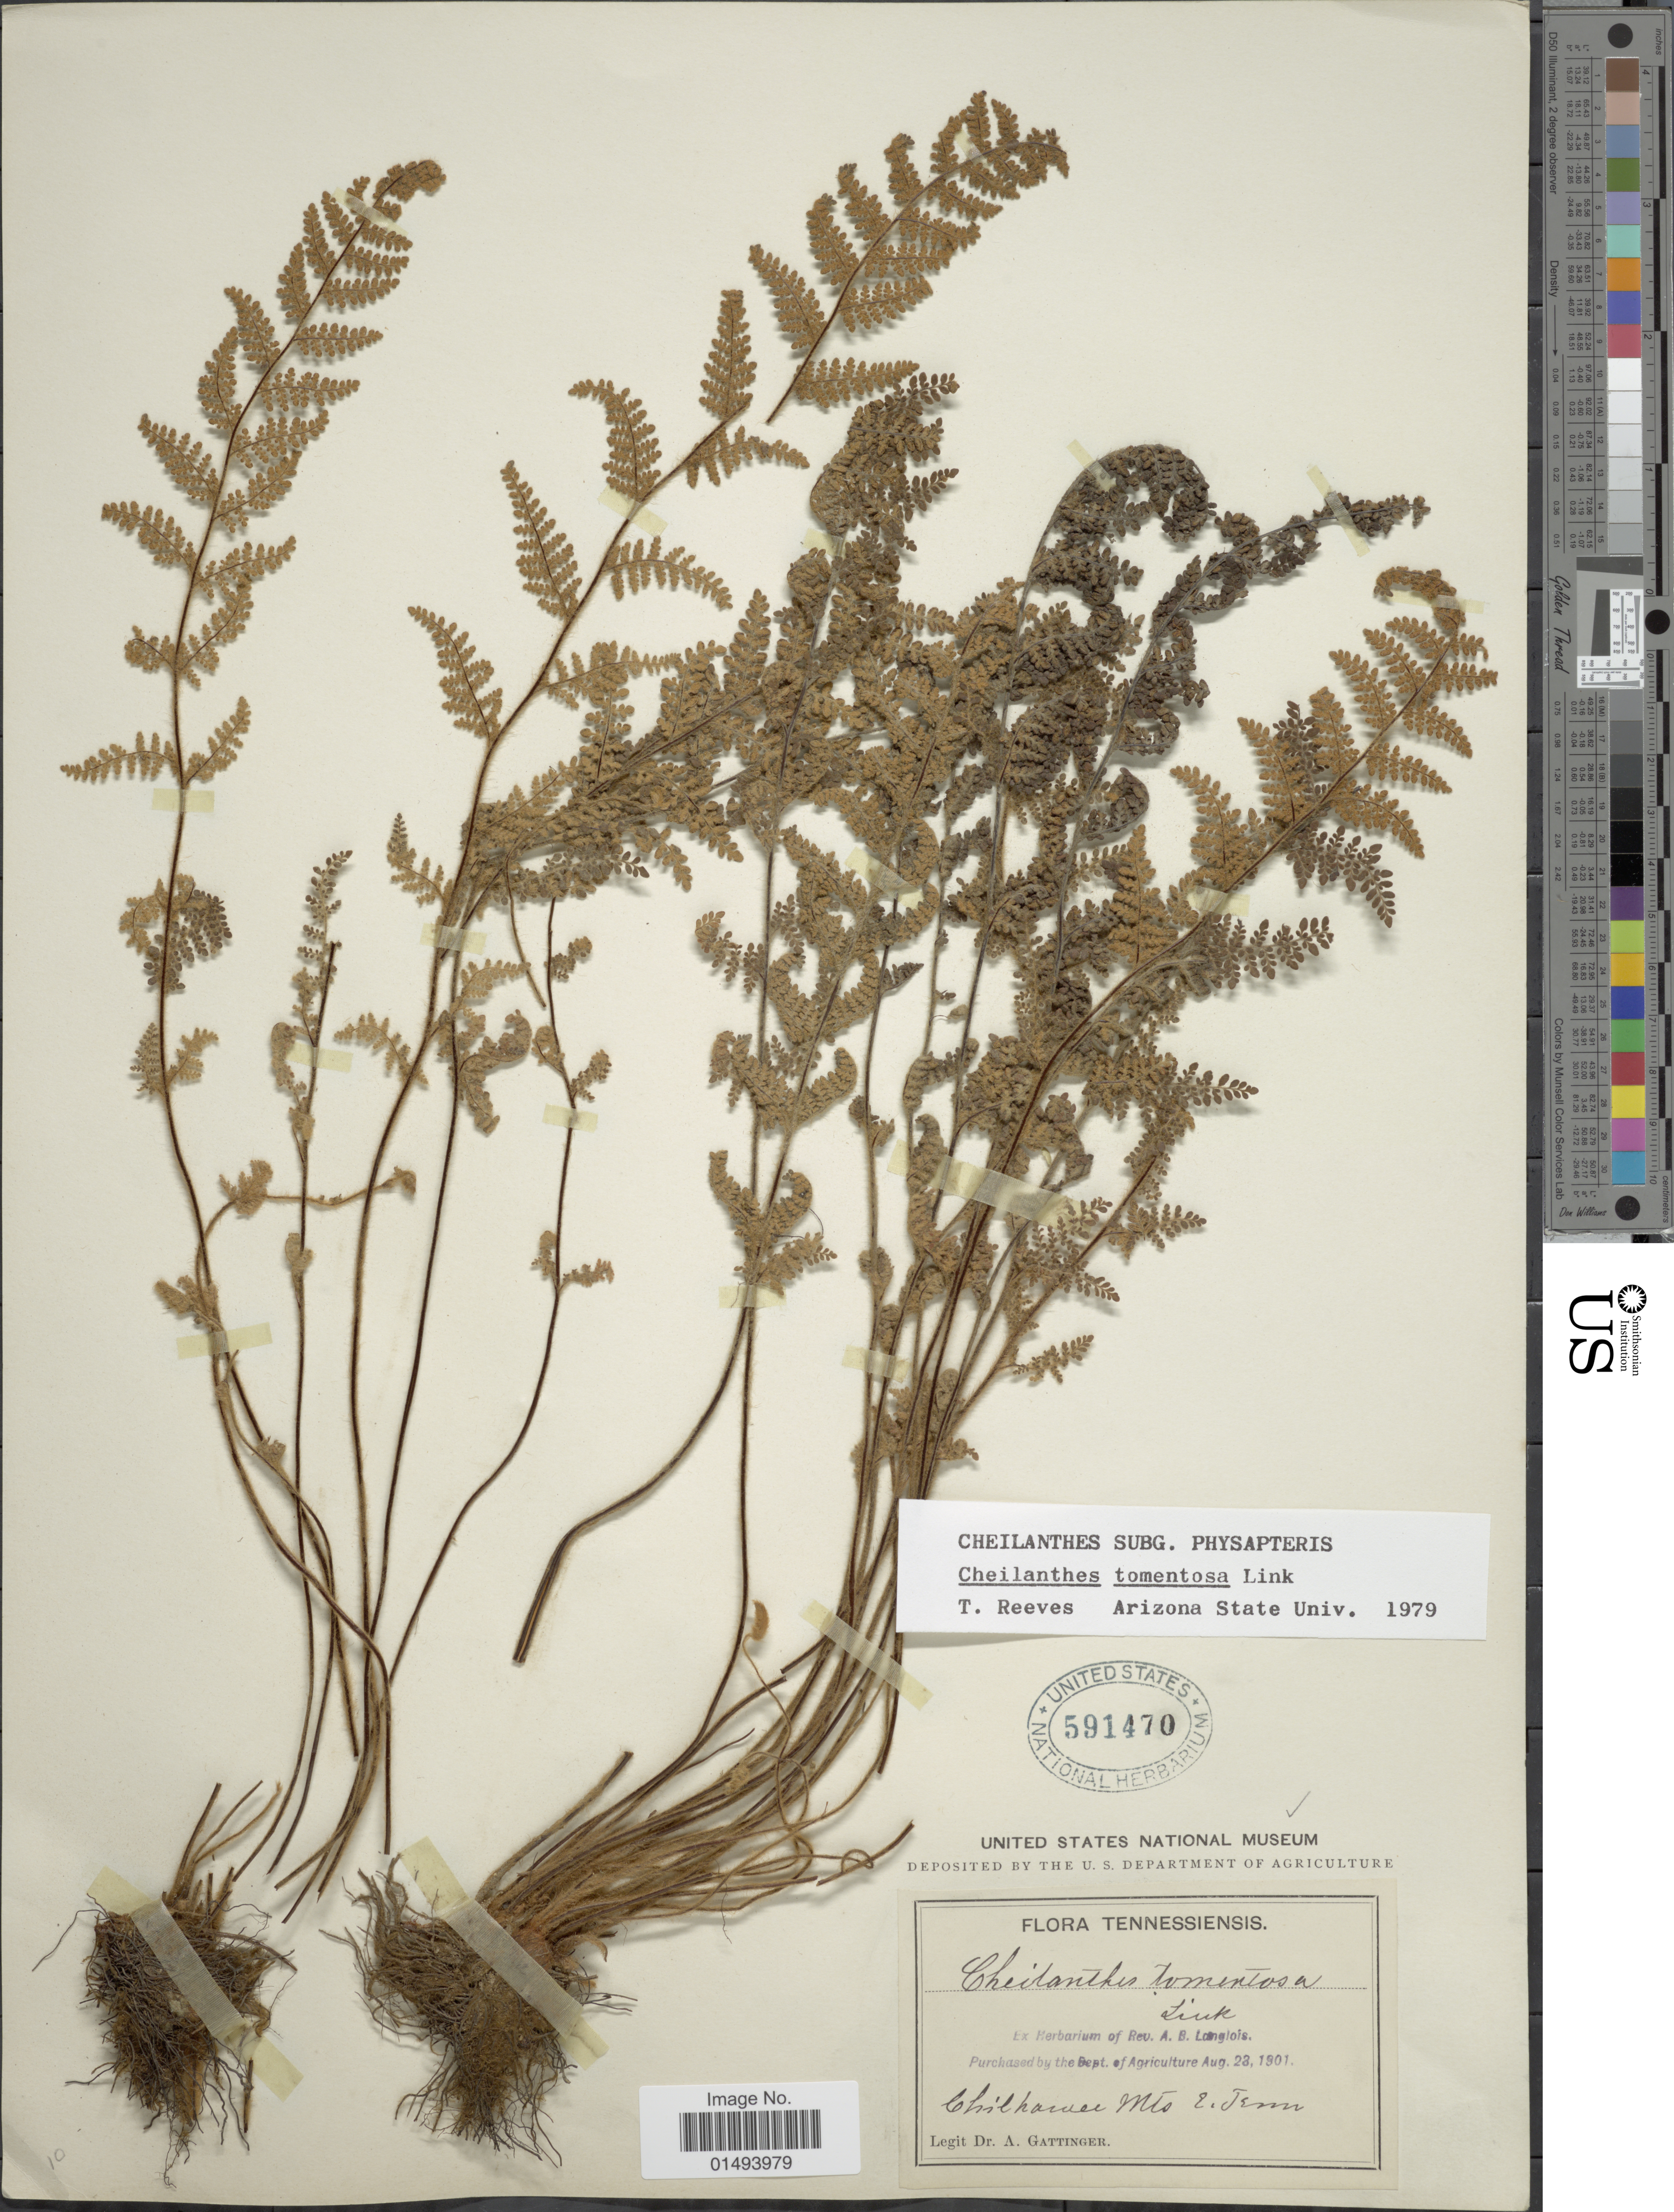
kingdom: Plantae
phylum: Tracheophyta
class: Polypodiopsida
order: Polypodiales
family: Pteridaceae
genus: Myriopteris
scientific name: Myriopteris tomentosa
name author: (Link) Fée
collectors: A. Gattinger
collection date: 1901-08-28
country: United States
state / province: Tennessee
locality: Flora Tennessiensis, Chilharver Mts of Tenn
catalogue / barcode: US 591470